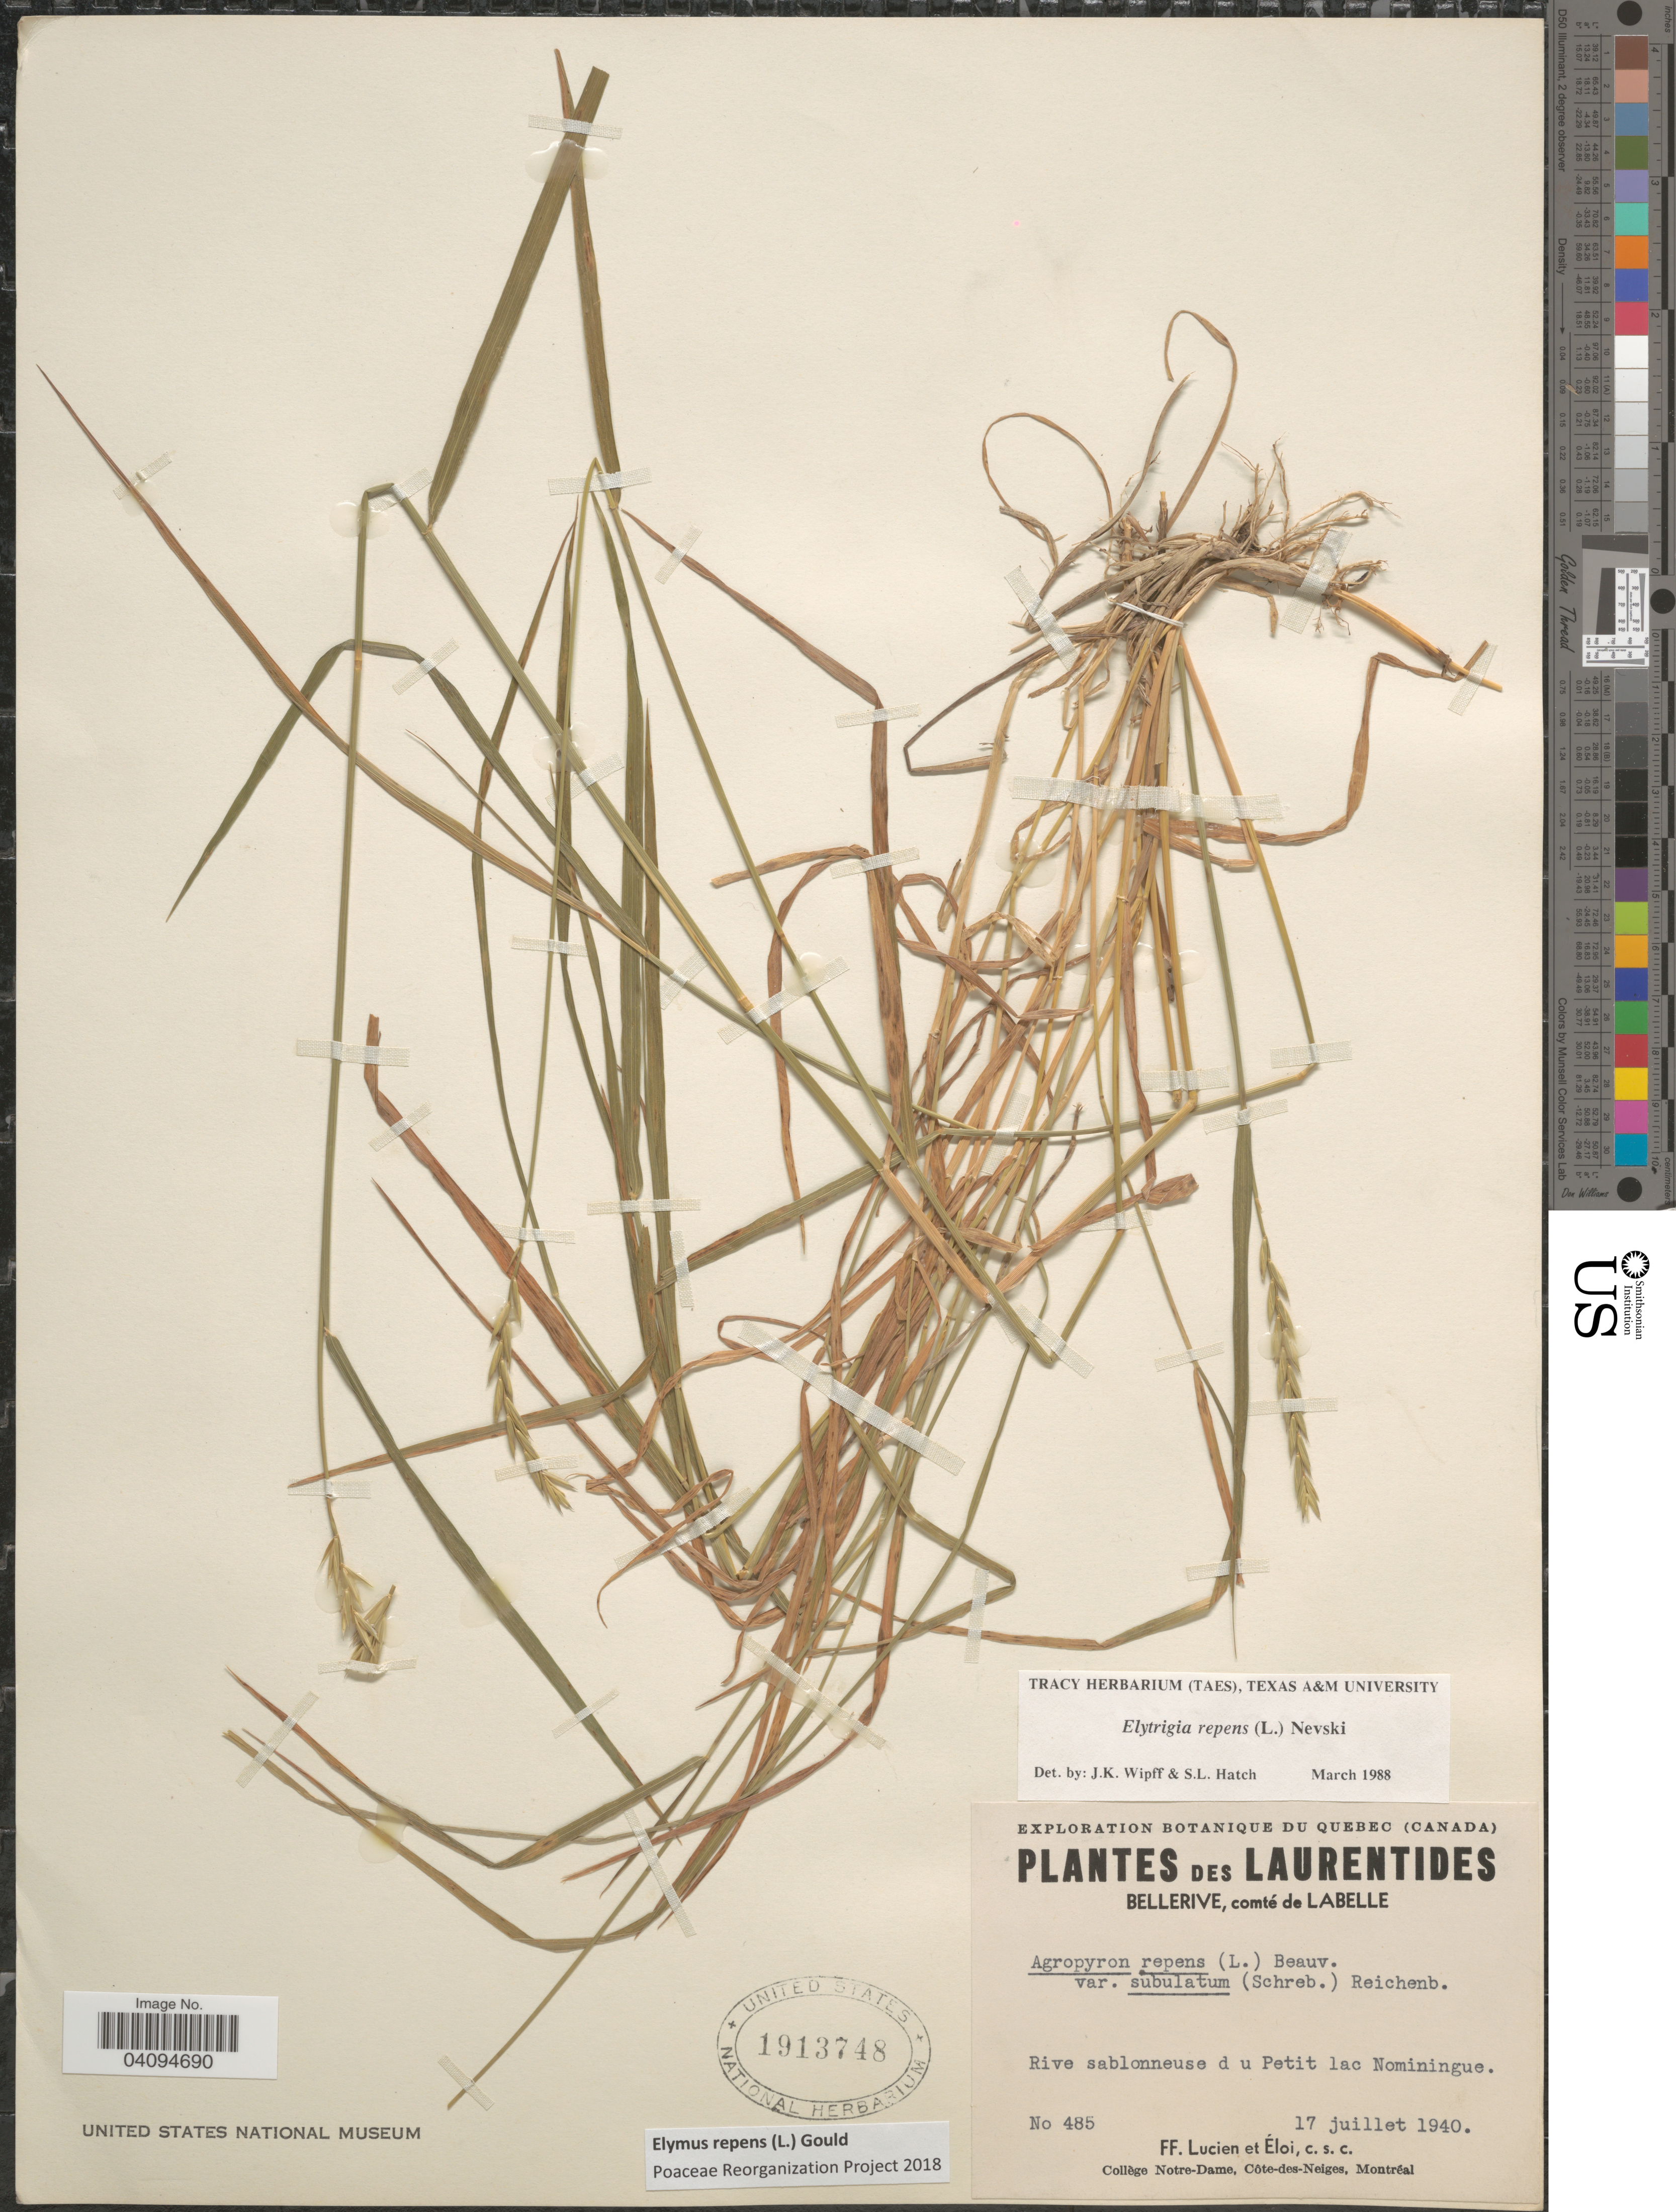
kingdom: Plantae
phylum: Tracheophyta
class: Liliopsida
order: Poales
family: Poaceae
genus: Elymus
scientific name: Elymus repens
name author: (L.) Gould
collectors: F. Lucien & Éloi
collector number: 485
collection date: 1940-07-17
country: Canada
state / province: Quebec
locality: Laurentides. Bellerive, comté de Labelle. Rive sablonneuse d u Petit lac Nomingue.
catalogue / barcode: US 1913748